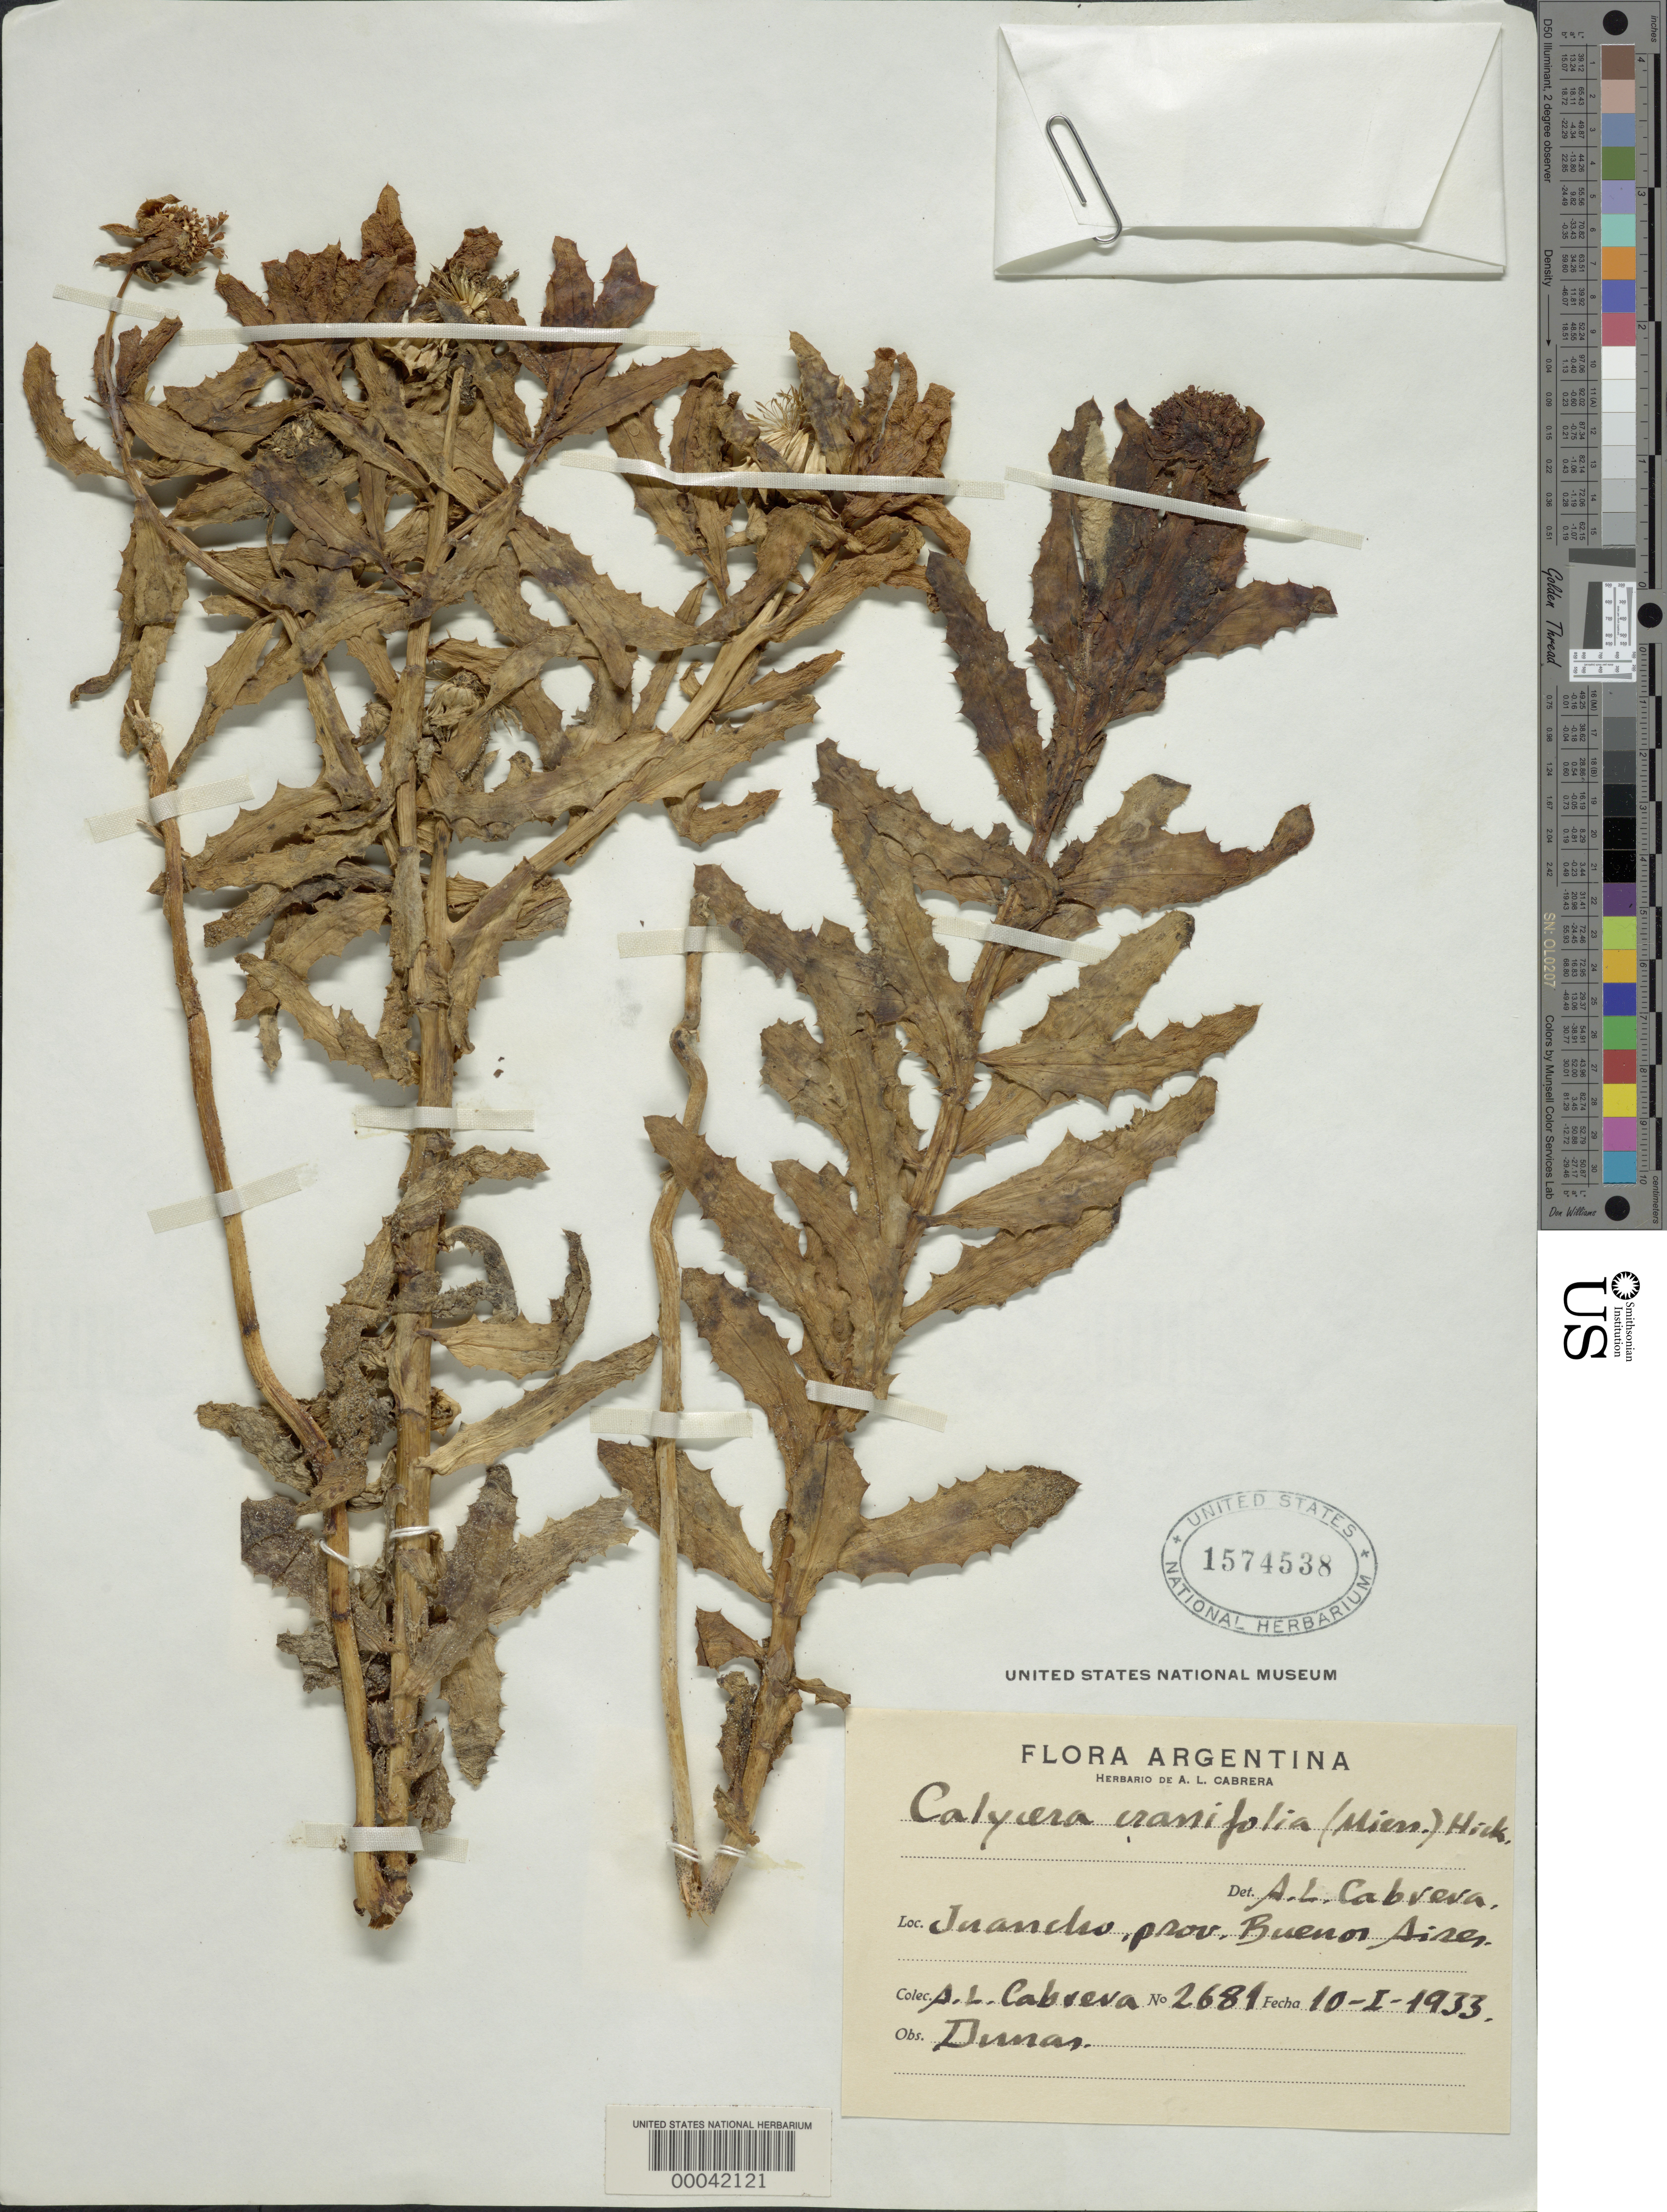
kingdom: Plantae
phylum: Tracheophyta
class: Magnoliopsida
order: Asterales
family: Calyceraceae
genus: Calycera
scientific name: Calycera crassifolia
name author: (Miers) Hicken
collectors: A. L. Cabrera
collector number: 2681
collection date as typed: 10 Jan 1933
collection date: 1933-01-10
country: Argentina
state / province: Buenos Aires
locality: Juandro department (?)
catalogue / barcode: US 1574538